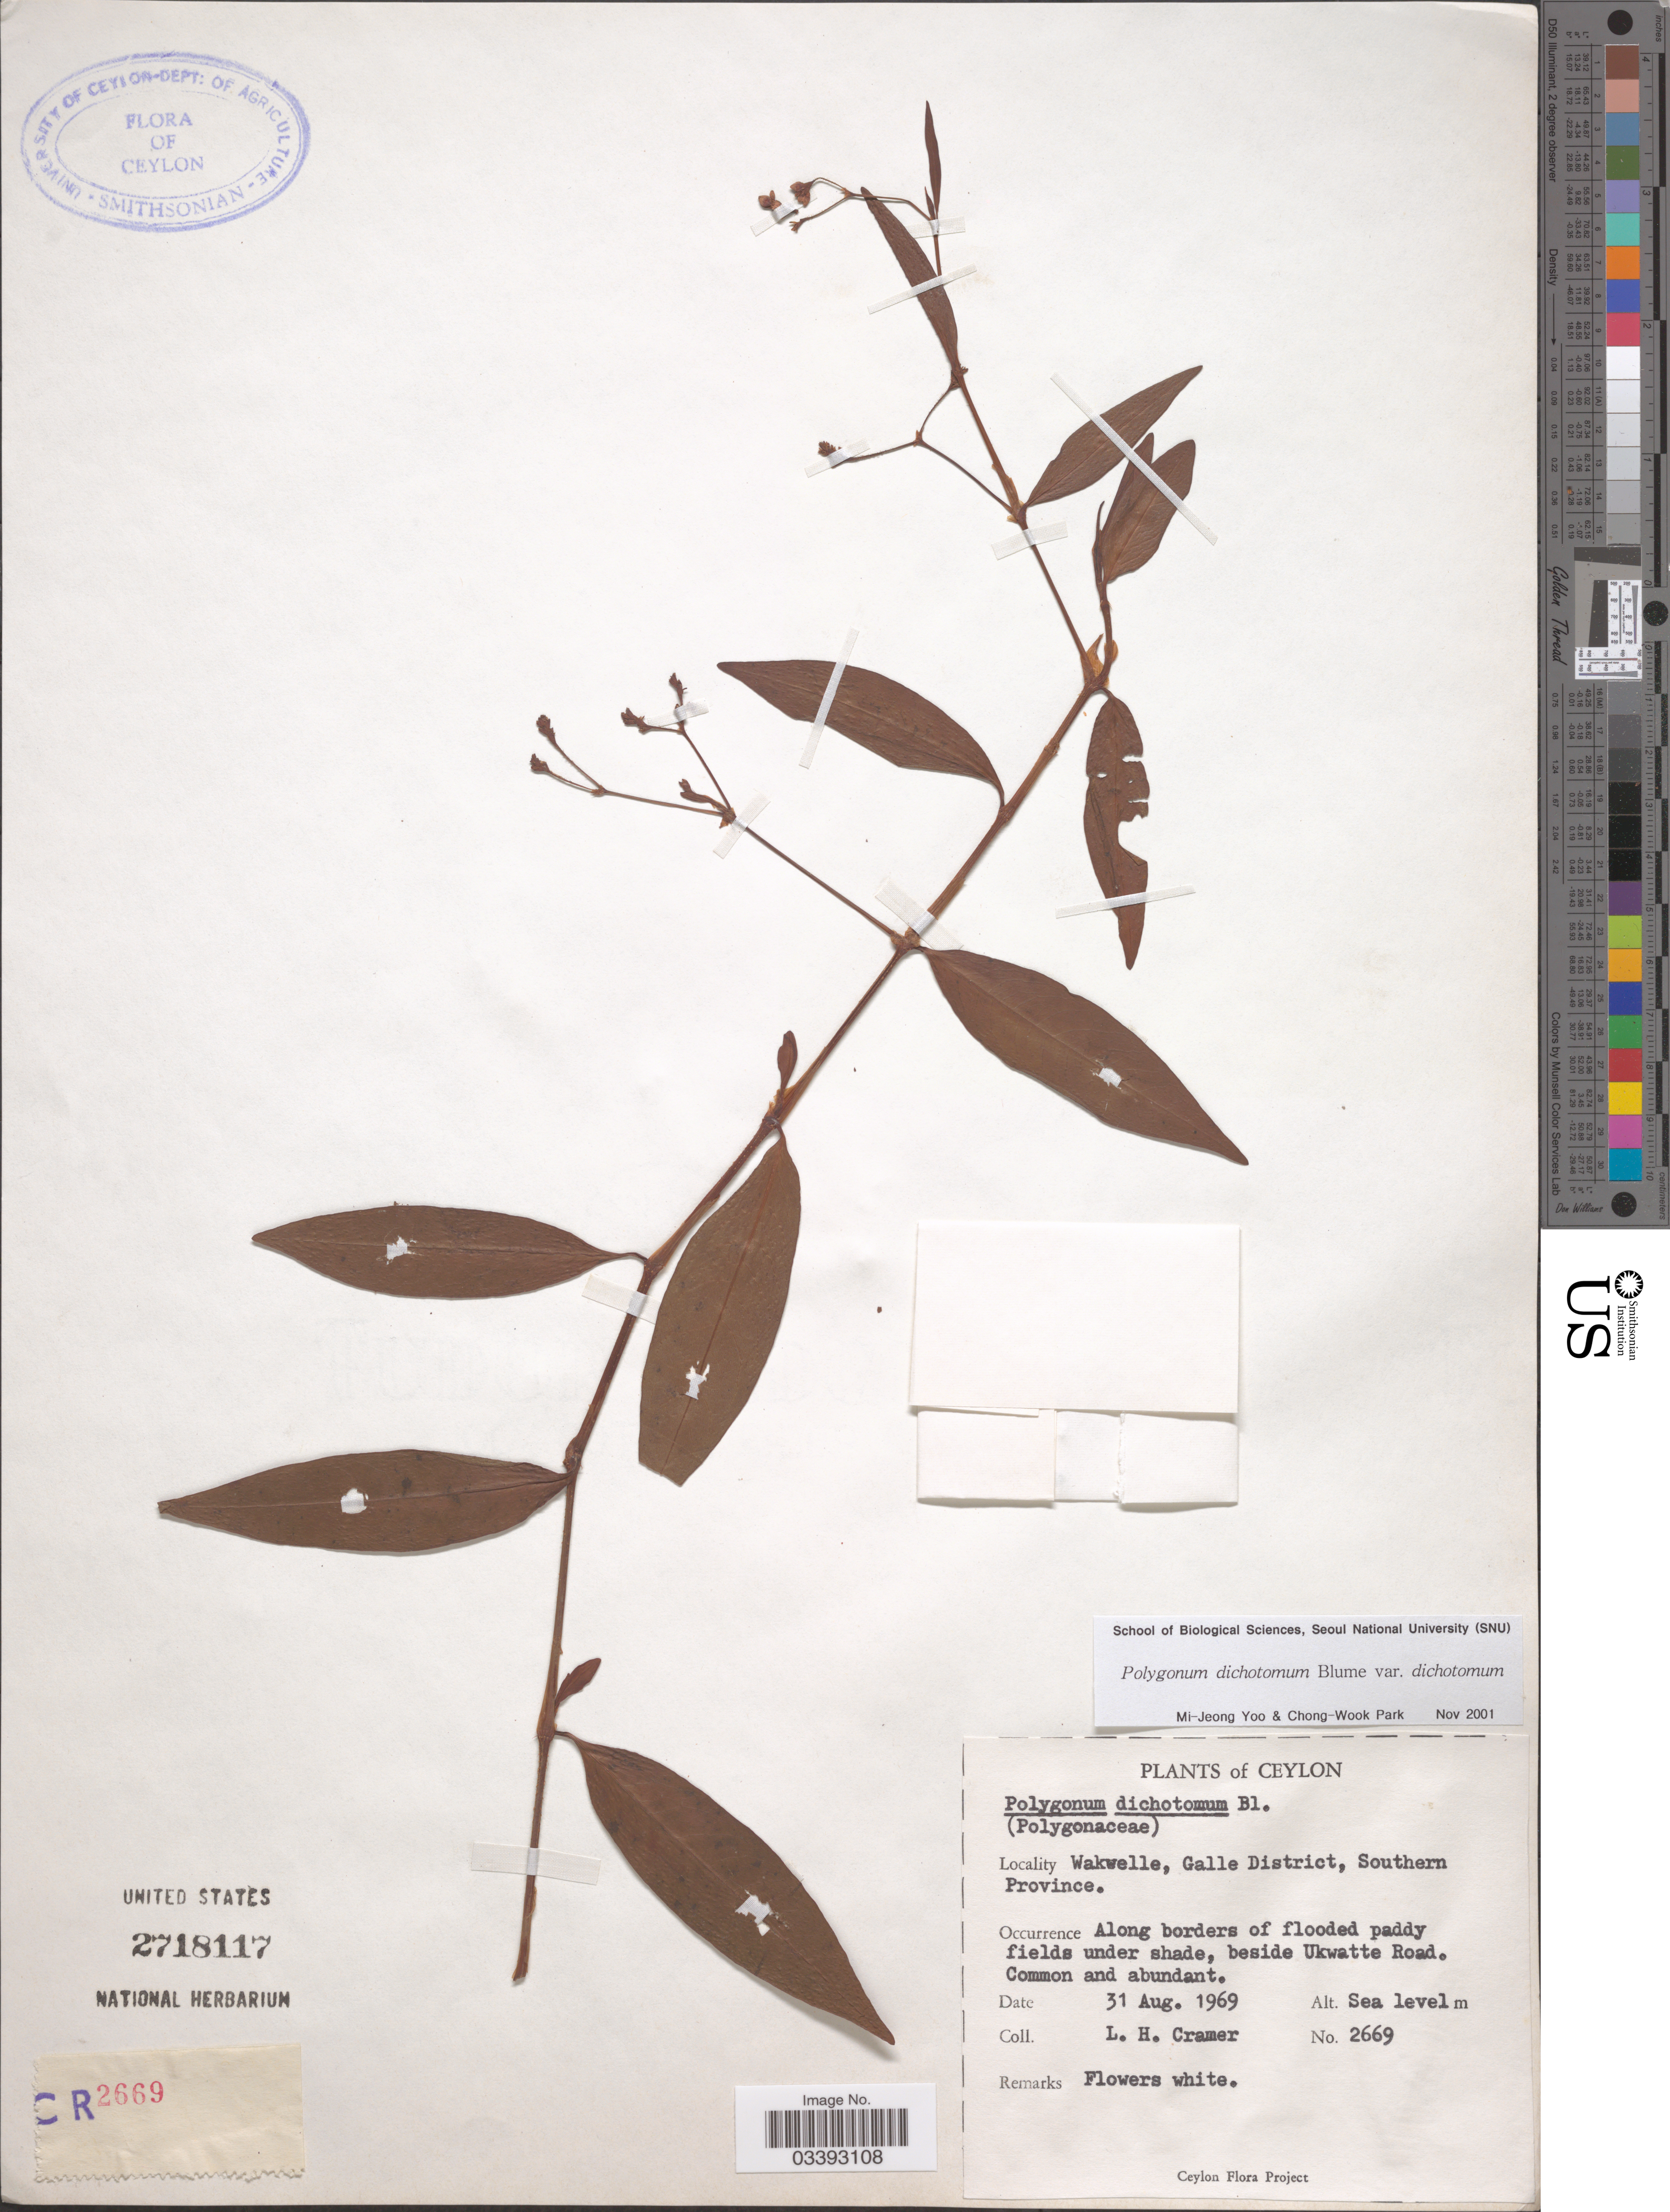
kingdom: Plantae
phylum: Tracheophyta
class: Magnoliopsida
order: Caryophyllales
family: Polygonaceae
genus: Polygonum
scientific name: Polygonum dichotomum var. dichotomum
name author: Blume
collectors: L. H. Cramer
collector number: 2669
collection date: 1969-08-31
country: Sri Lanka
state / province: Southern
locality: Ceylon. Wakwelle, Galle District. Beside Ukwatte Road.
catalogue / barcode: US 2718117